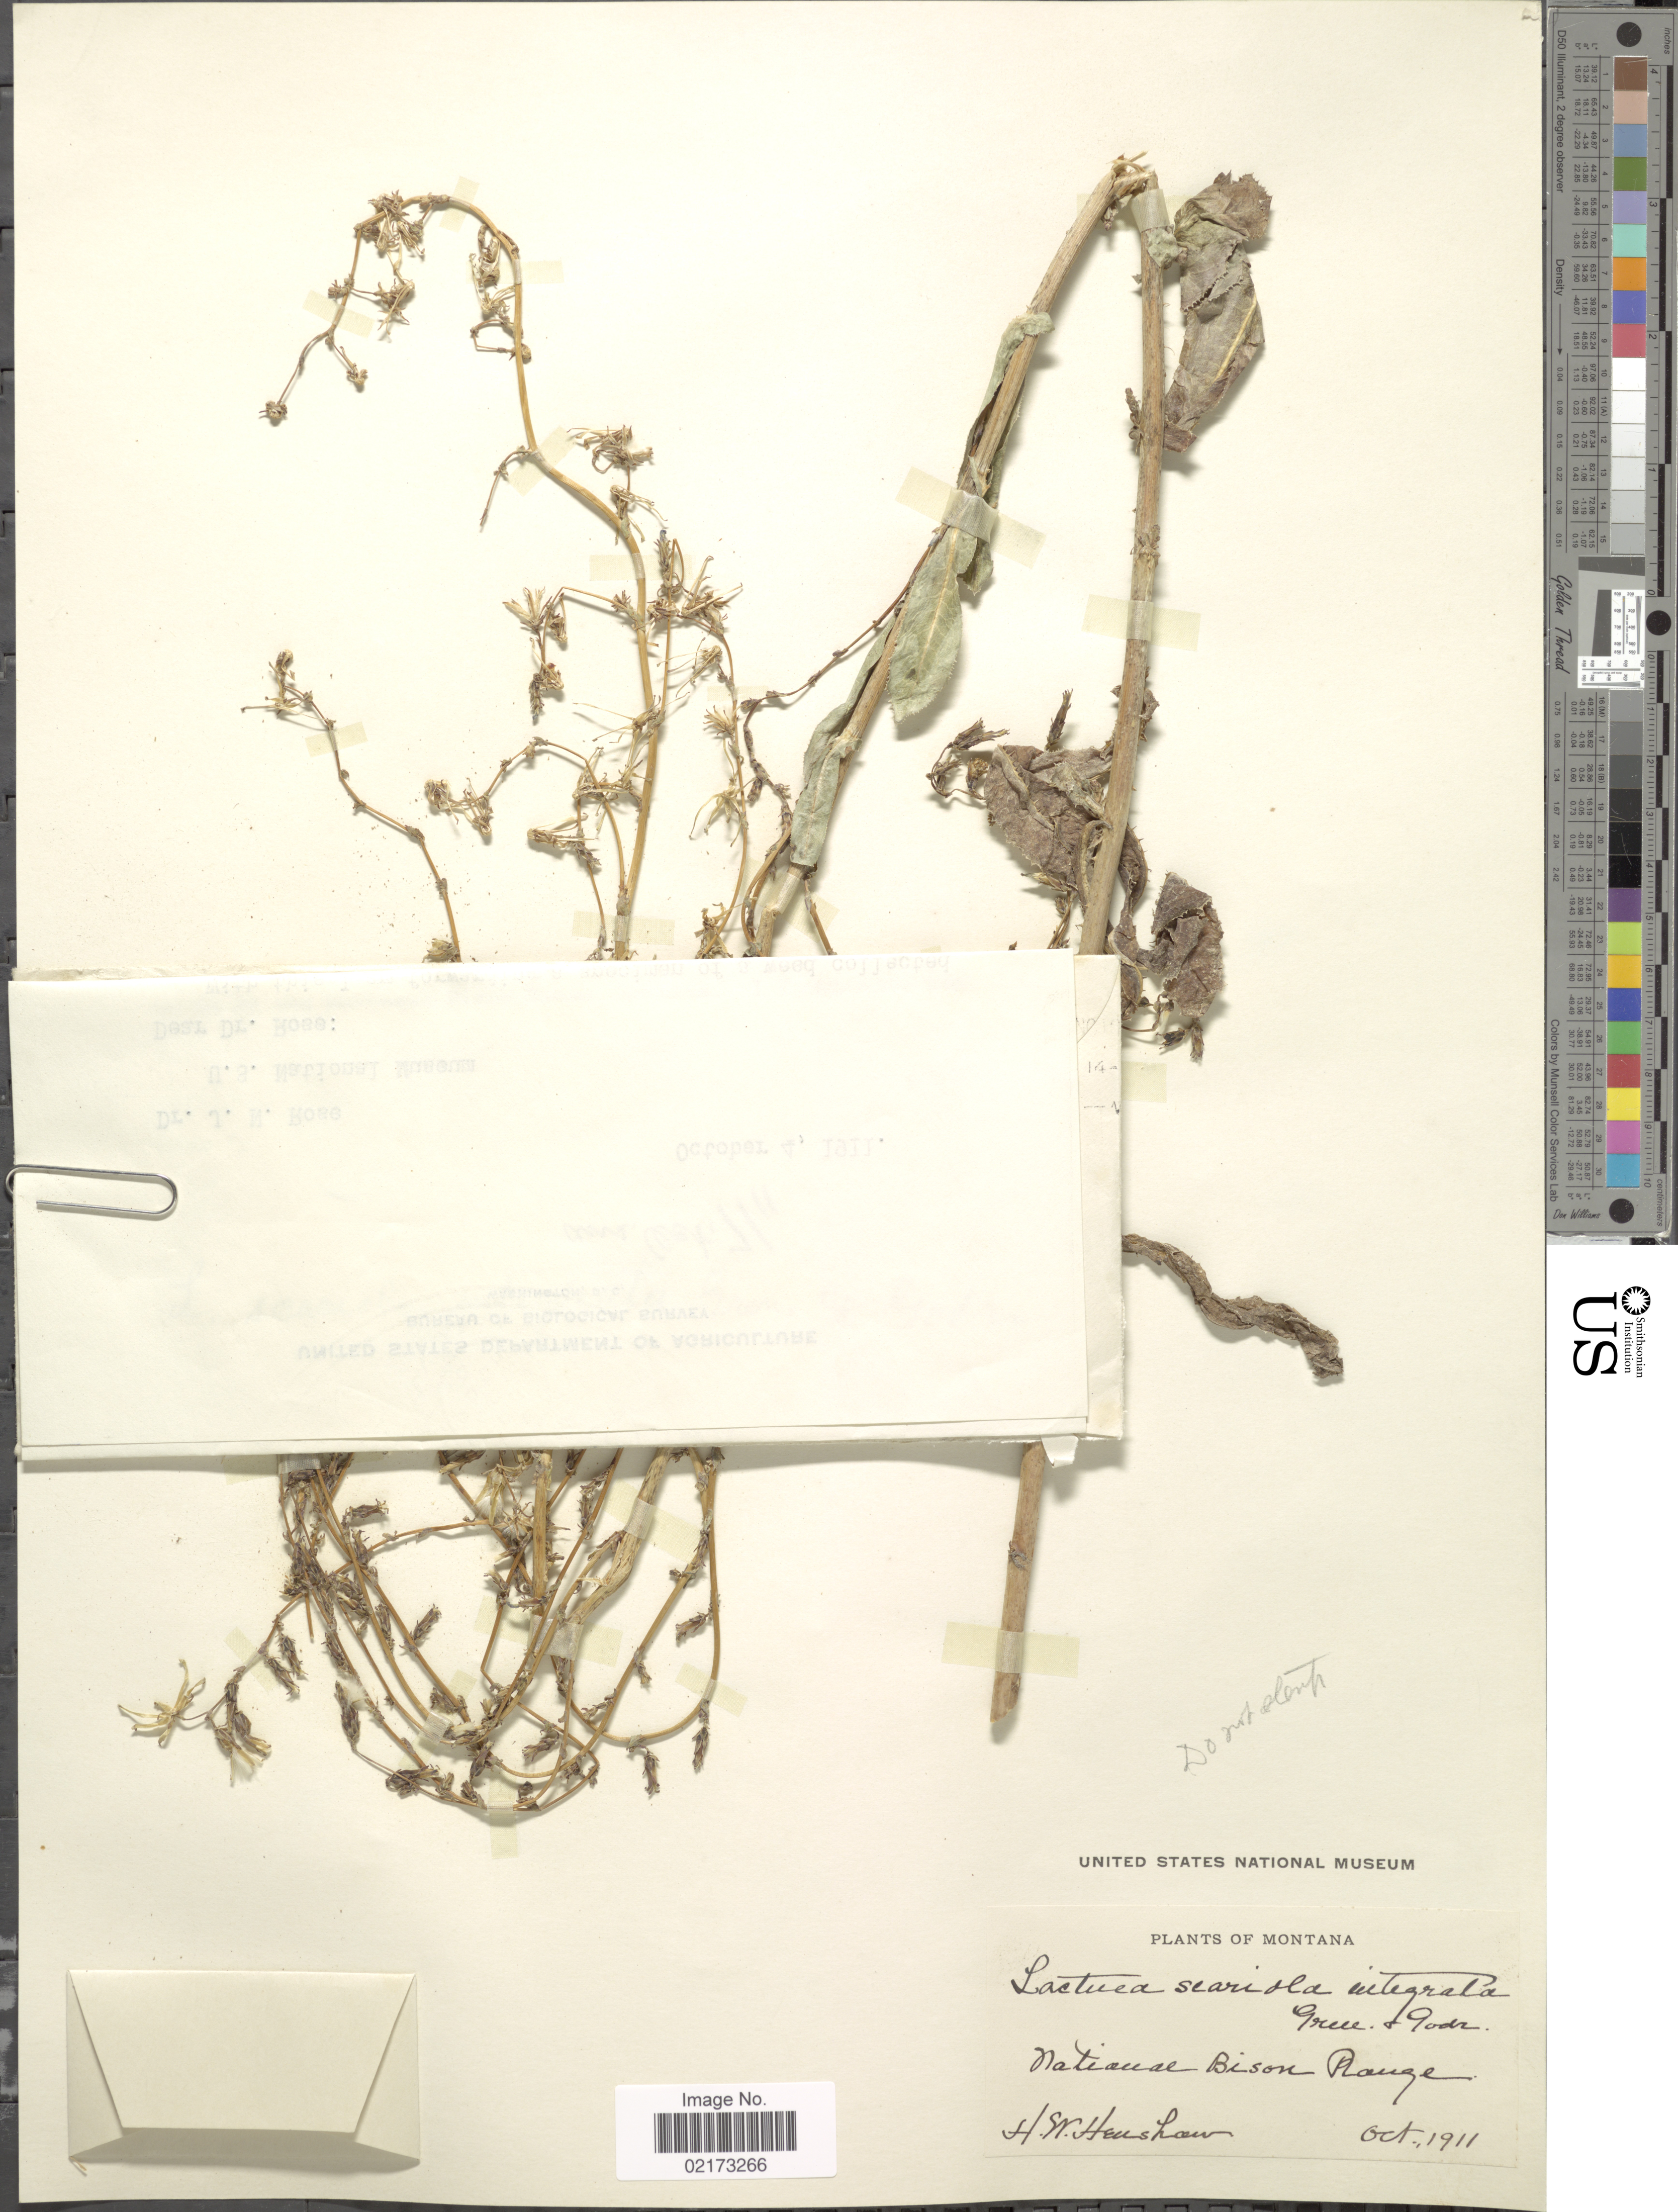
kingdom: Plantae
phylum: Tracheophyta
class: Magnoliopsida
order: Asterales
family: Asteraceae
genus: Lactuca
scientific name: Lactuca serriola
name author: L.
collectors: H. Henshaw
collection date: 1911-10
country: United States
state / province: Montana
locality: National Bison Range